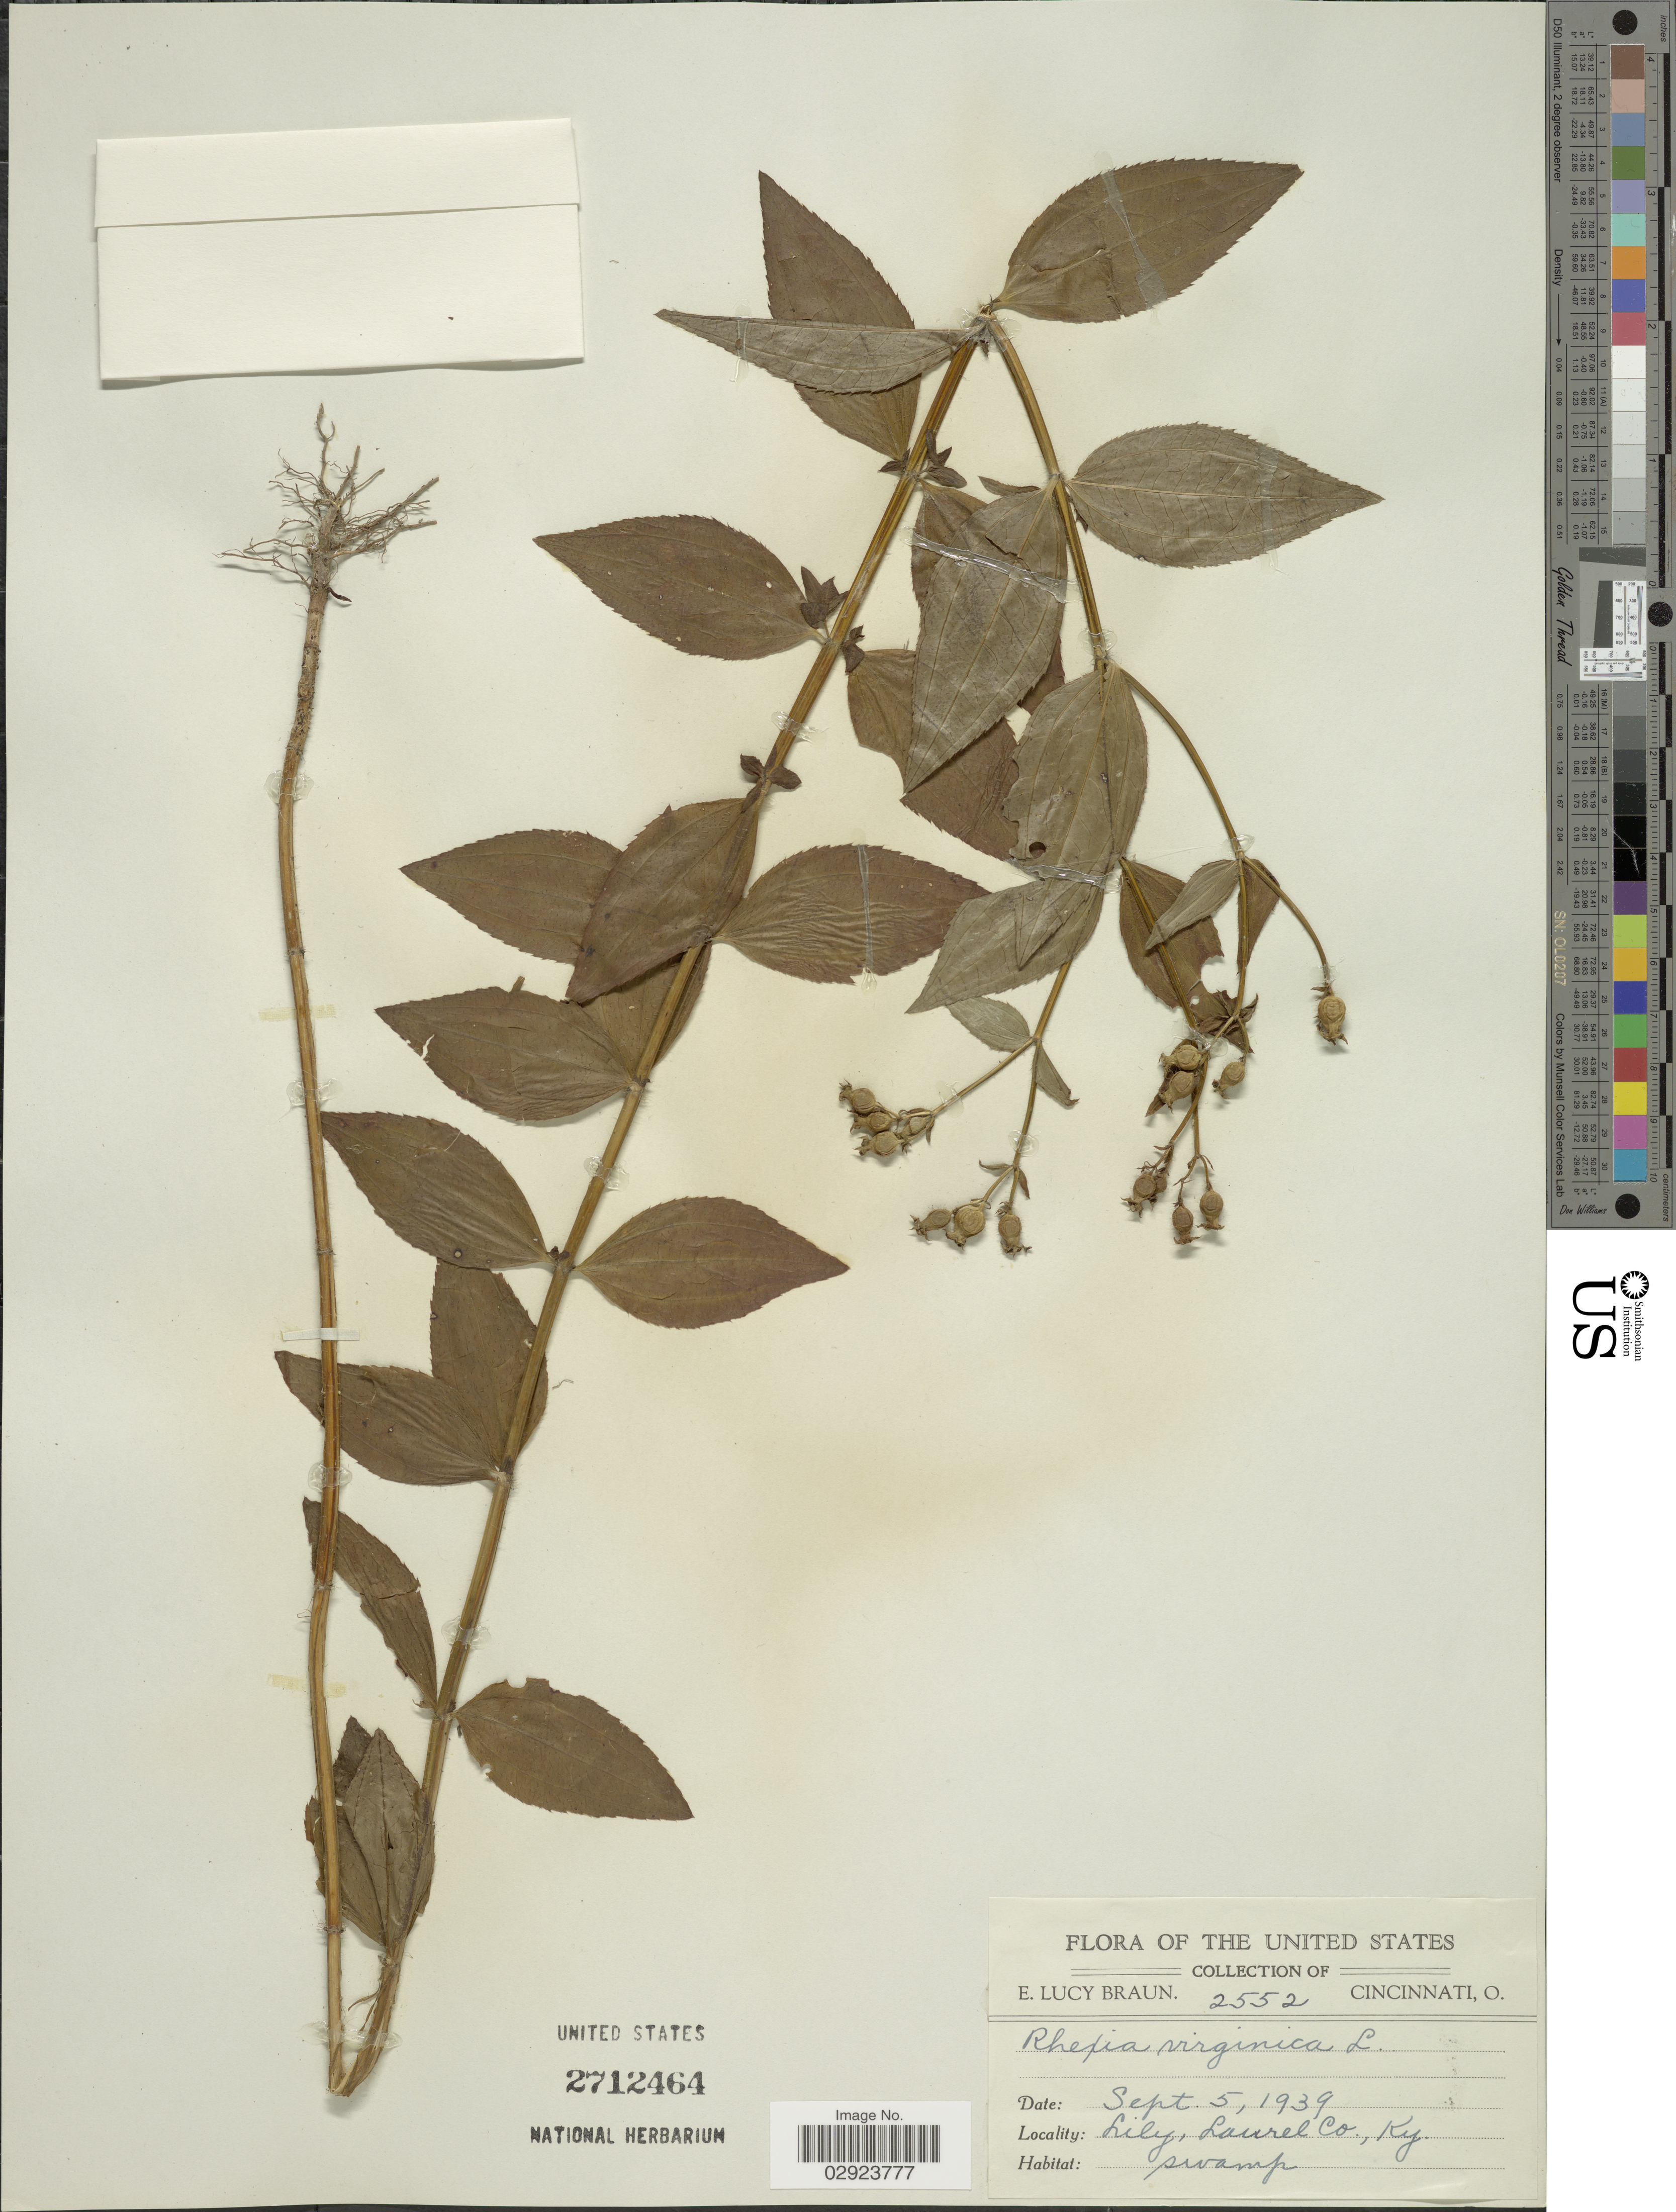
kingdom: Plantae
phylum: Tracheophyta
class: Magnoliopsida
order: Myrtales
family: Melastomataceae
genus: Rhexia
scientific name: Rhexia virginica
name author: L.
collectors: E. L. Braun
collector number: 2552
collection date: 1939-09-05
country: United States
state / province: Kentucky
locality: Lily, Laurel Co., Ky.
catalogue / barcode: US 2712464